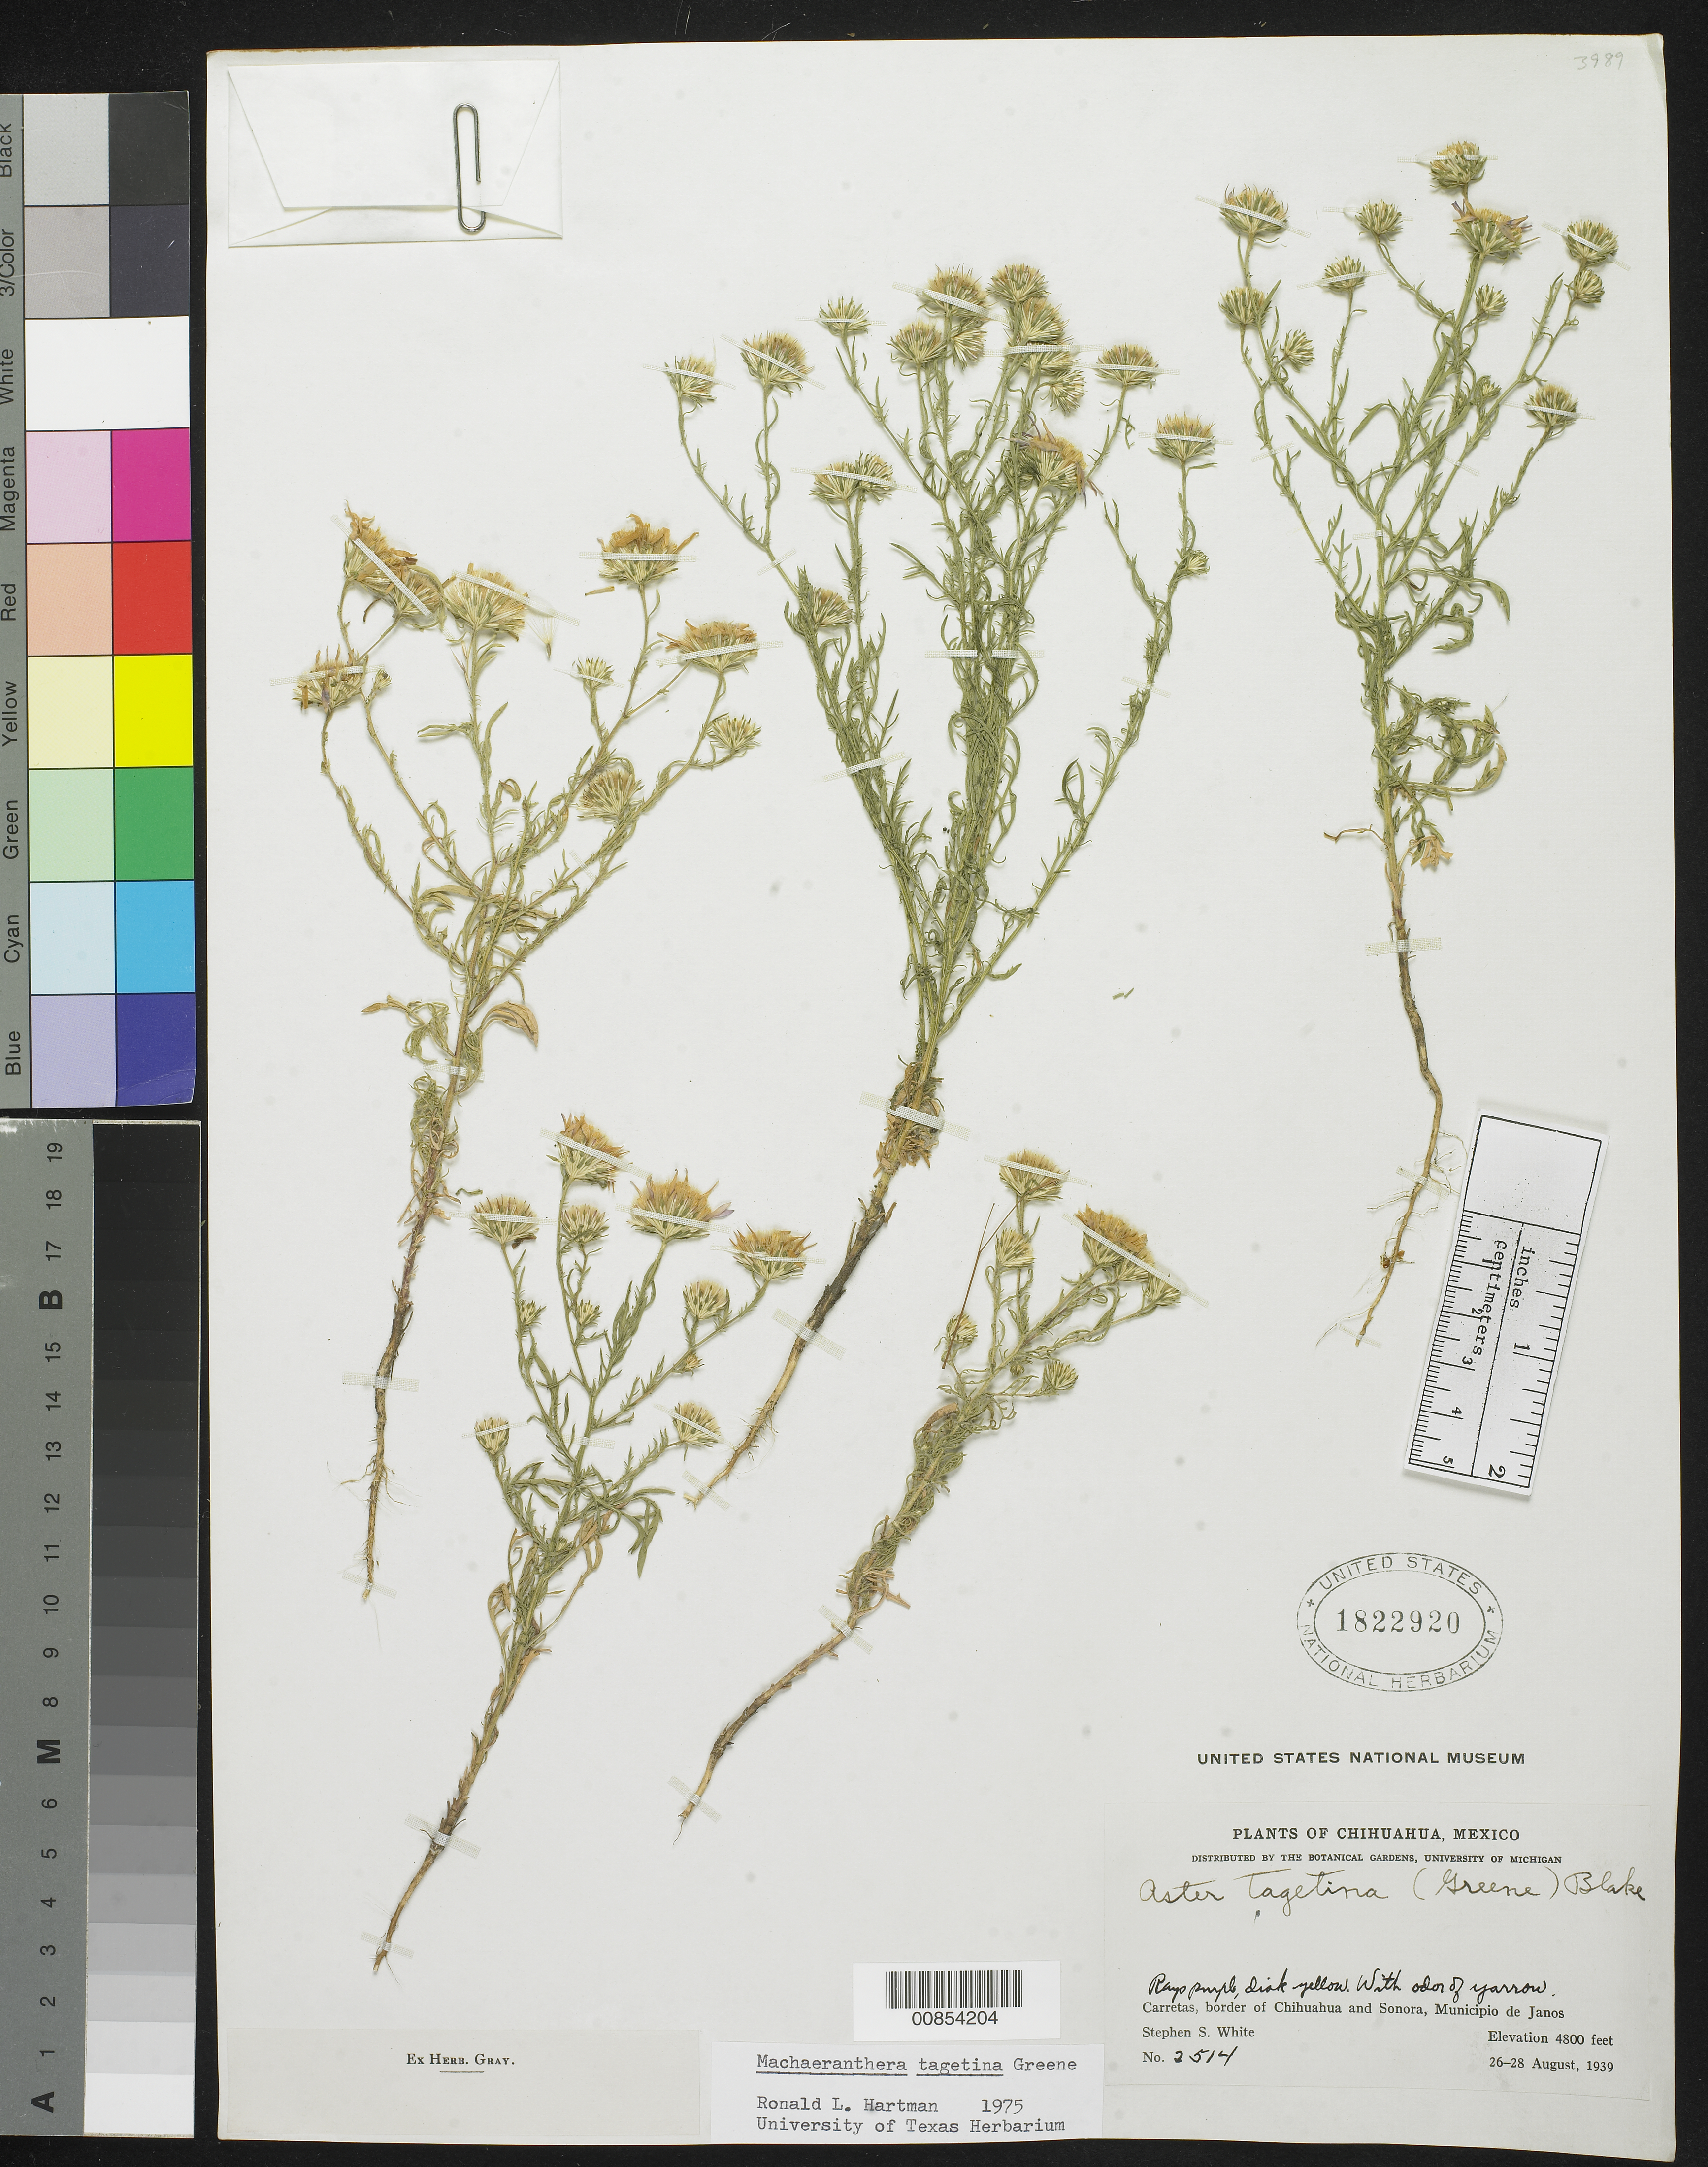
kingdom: Plantae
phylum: Tracheophyta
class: Magnoliopsida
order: Asterales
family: Asteraceae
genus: Machaeranthera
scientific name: Machaeranthera tagetina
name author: Greene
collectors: S. S. White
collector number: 2514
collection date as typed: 26 Aug 1939 to 28 Aug 1939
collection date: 1939-08-26/1939-08-28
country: Mexico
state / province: Chihuahua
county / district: Janos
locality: Carreteras, border of Chihuahua and Sonora.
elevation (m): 1463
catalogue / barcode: US 1822920